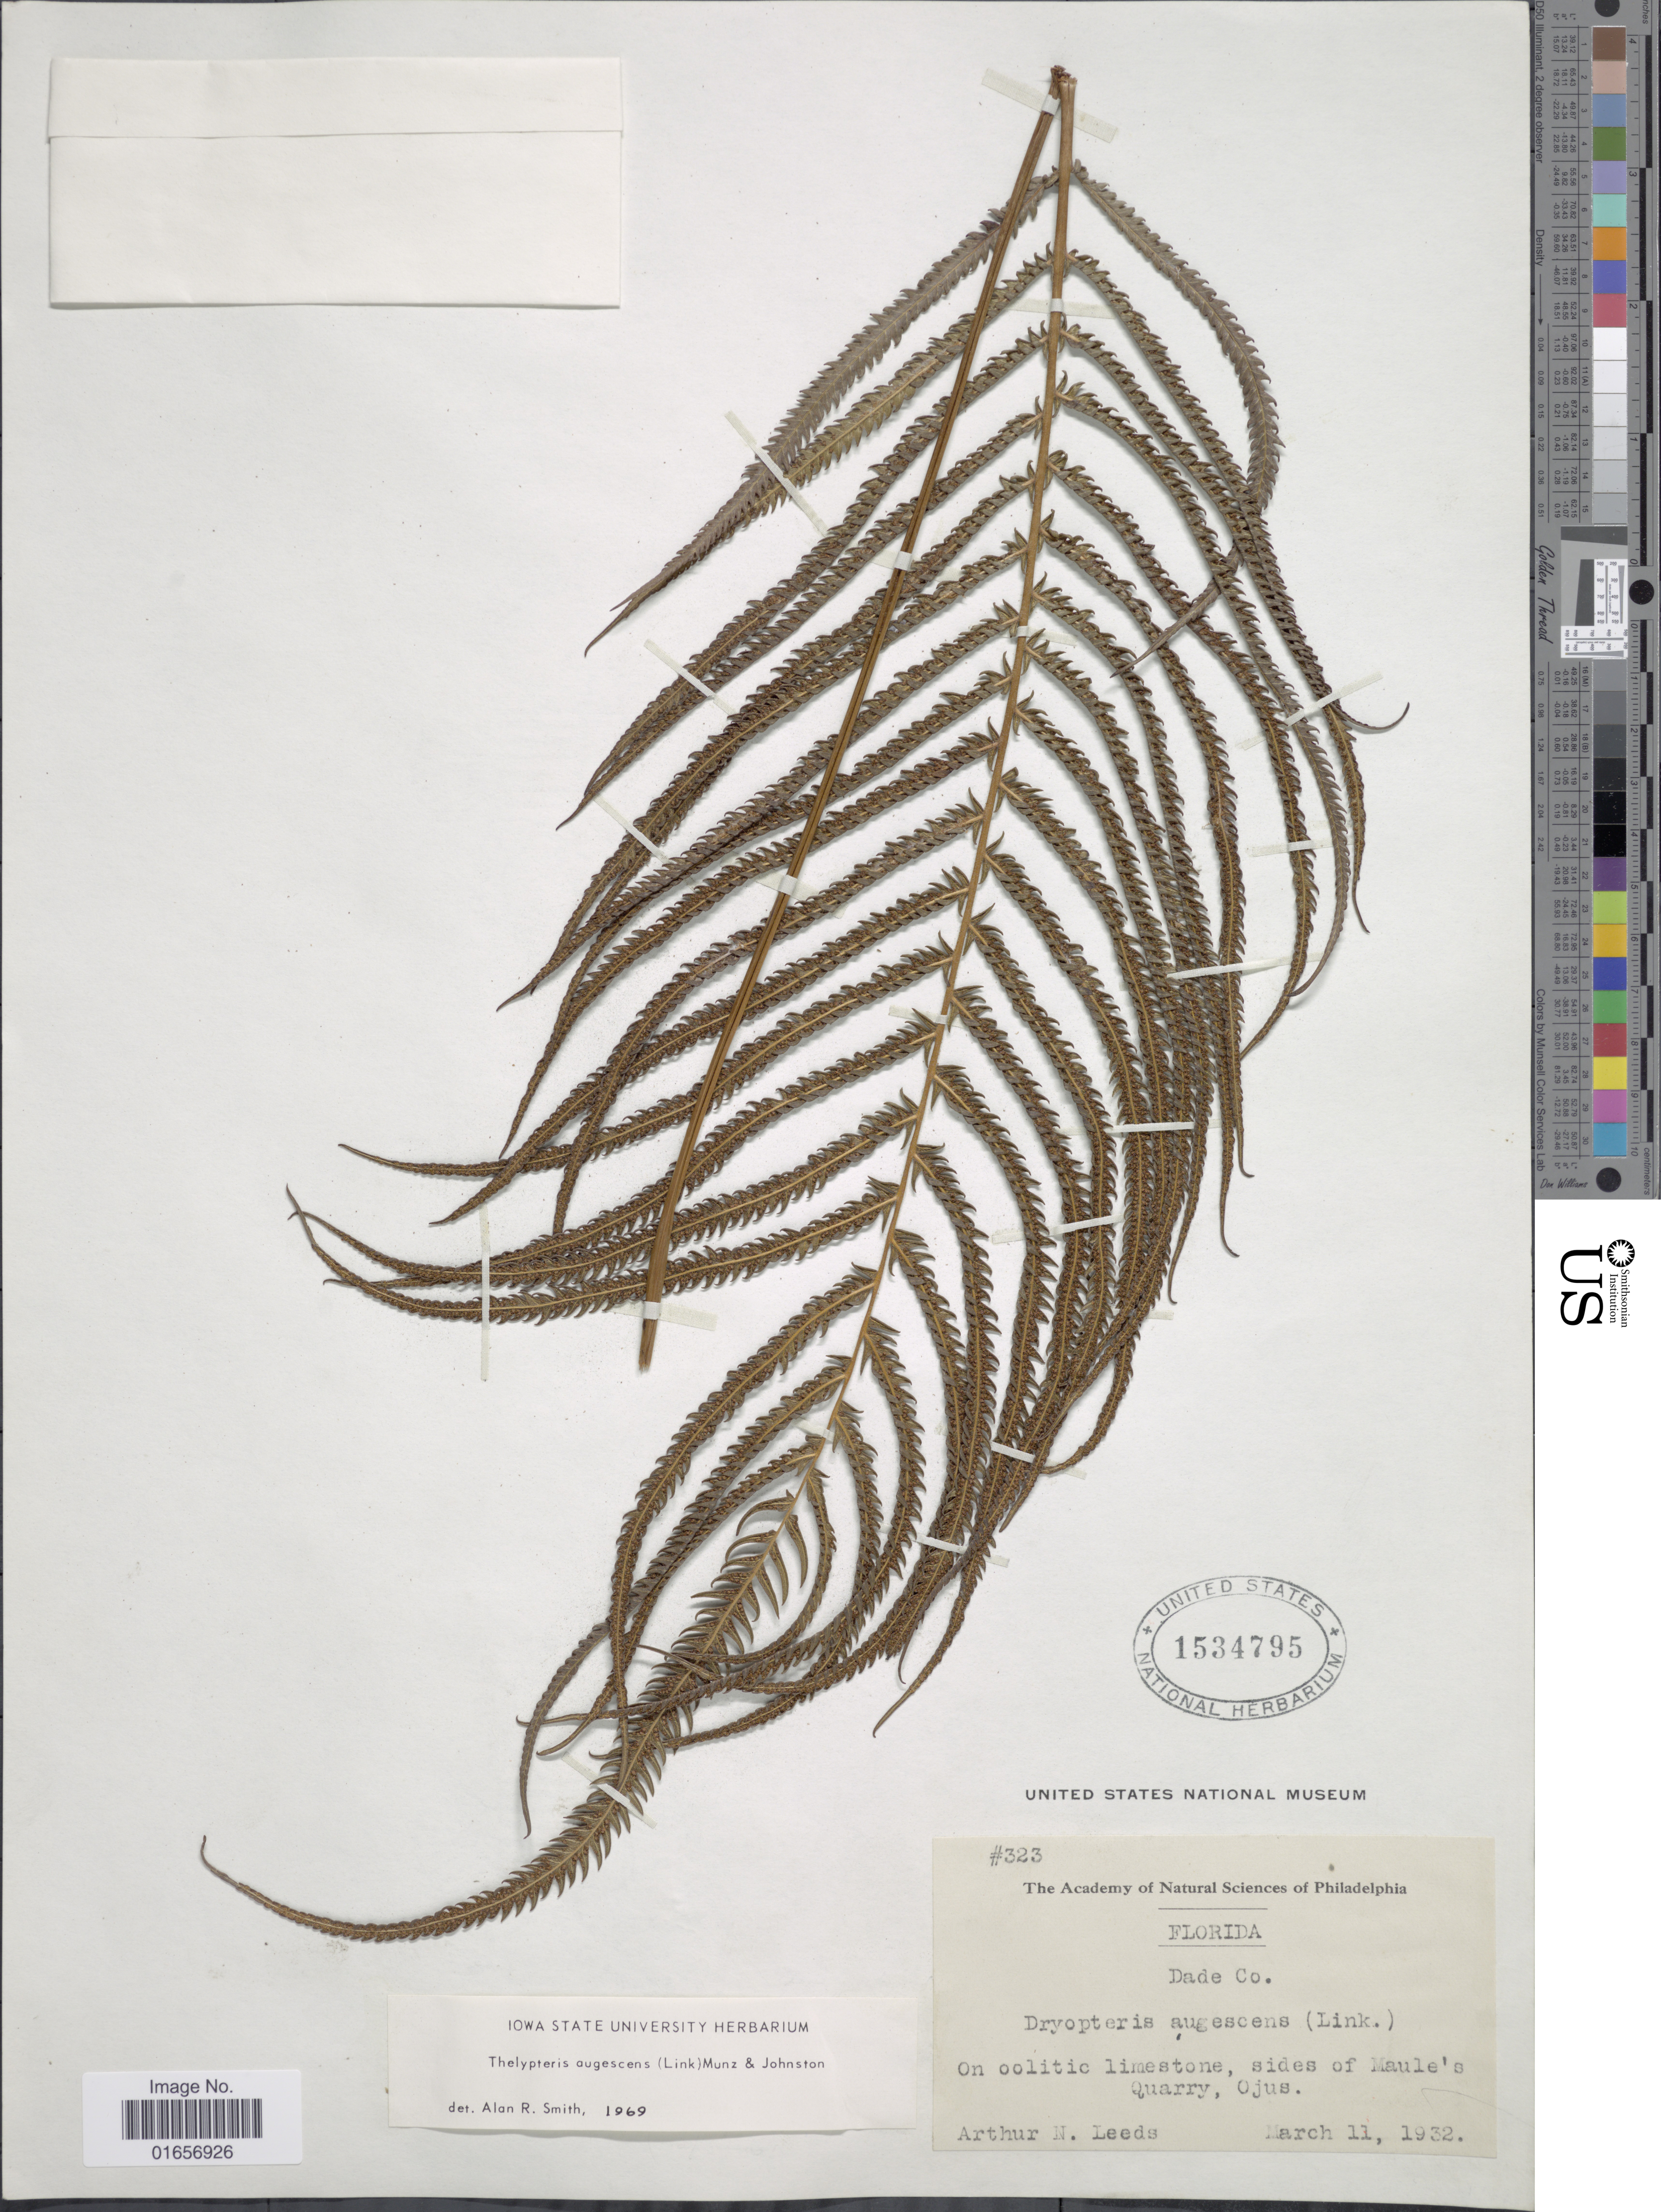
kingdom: Plantae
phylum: Tracheophyta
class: Polypodiopsida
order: Polypodiales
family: Thelypteridaceae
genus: Christella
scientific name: Christella augescens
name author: (Link) Pic. Serm.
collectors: A. N. Leeds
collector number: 323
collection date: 1932-03-11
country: United States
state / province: Florida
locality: Dade Co., sides of Maule's Quarry, Ojus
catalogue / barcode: US 1534795